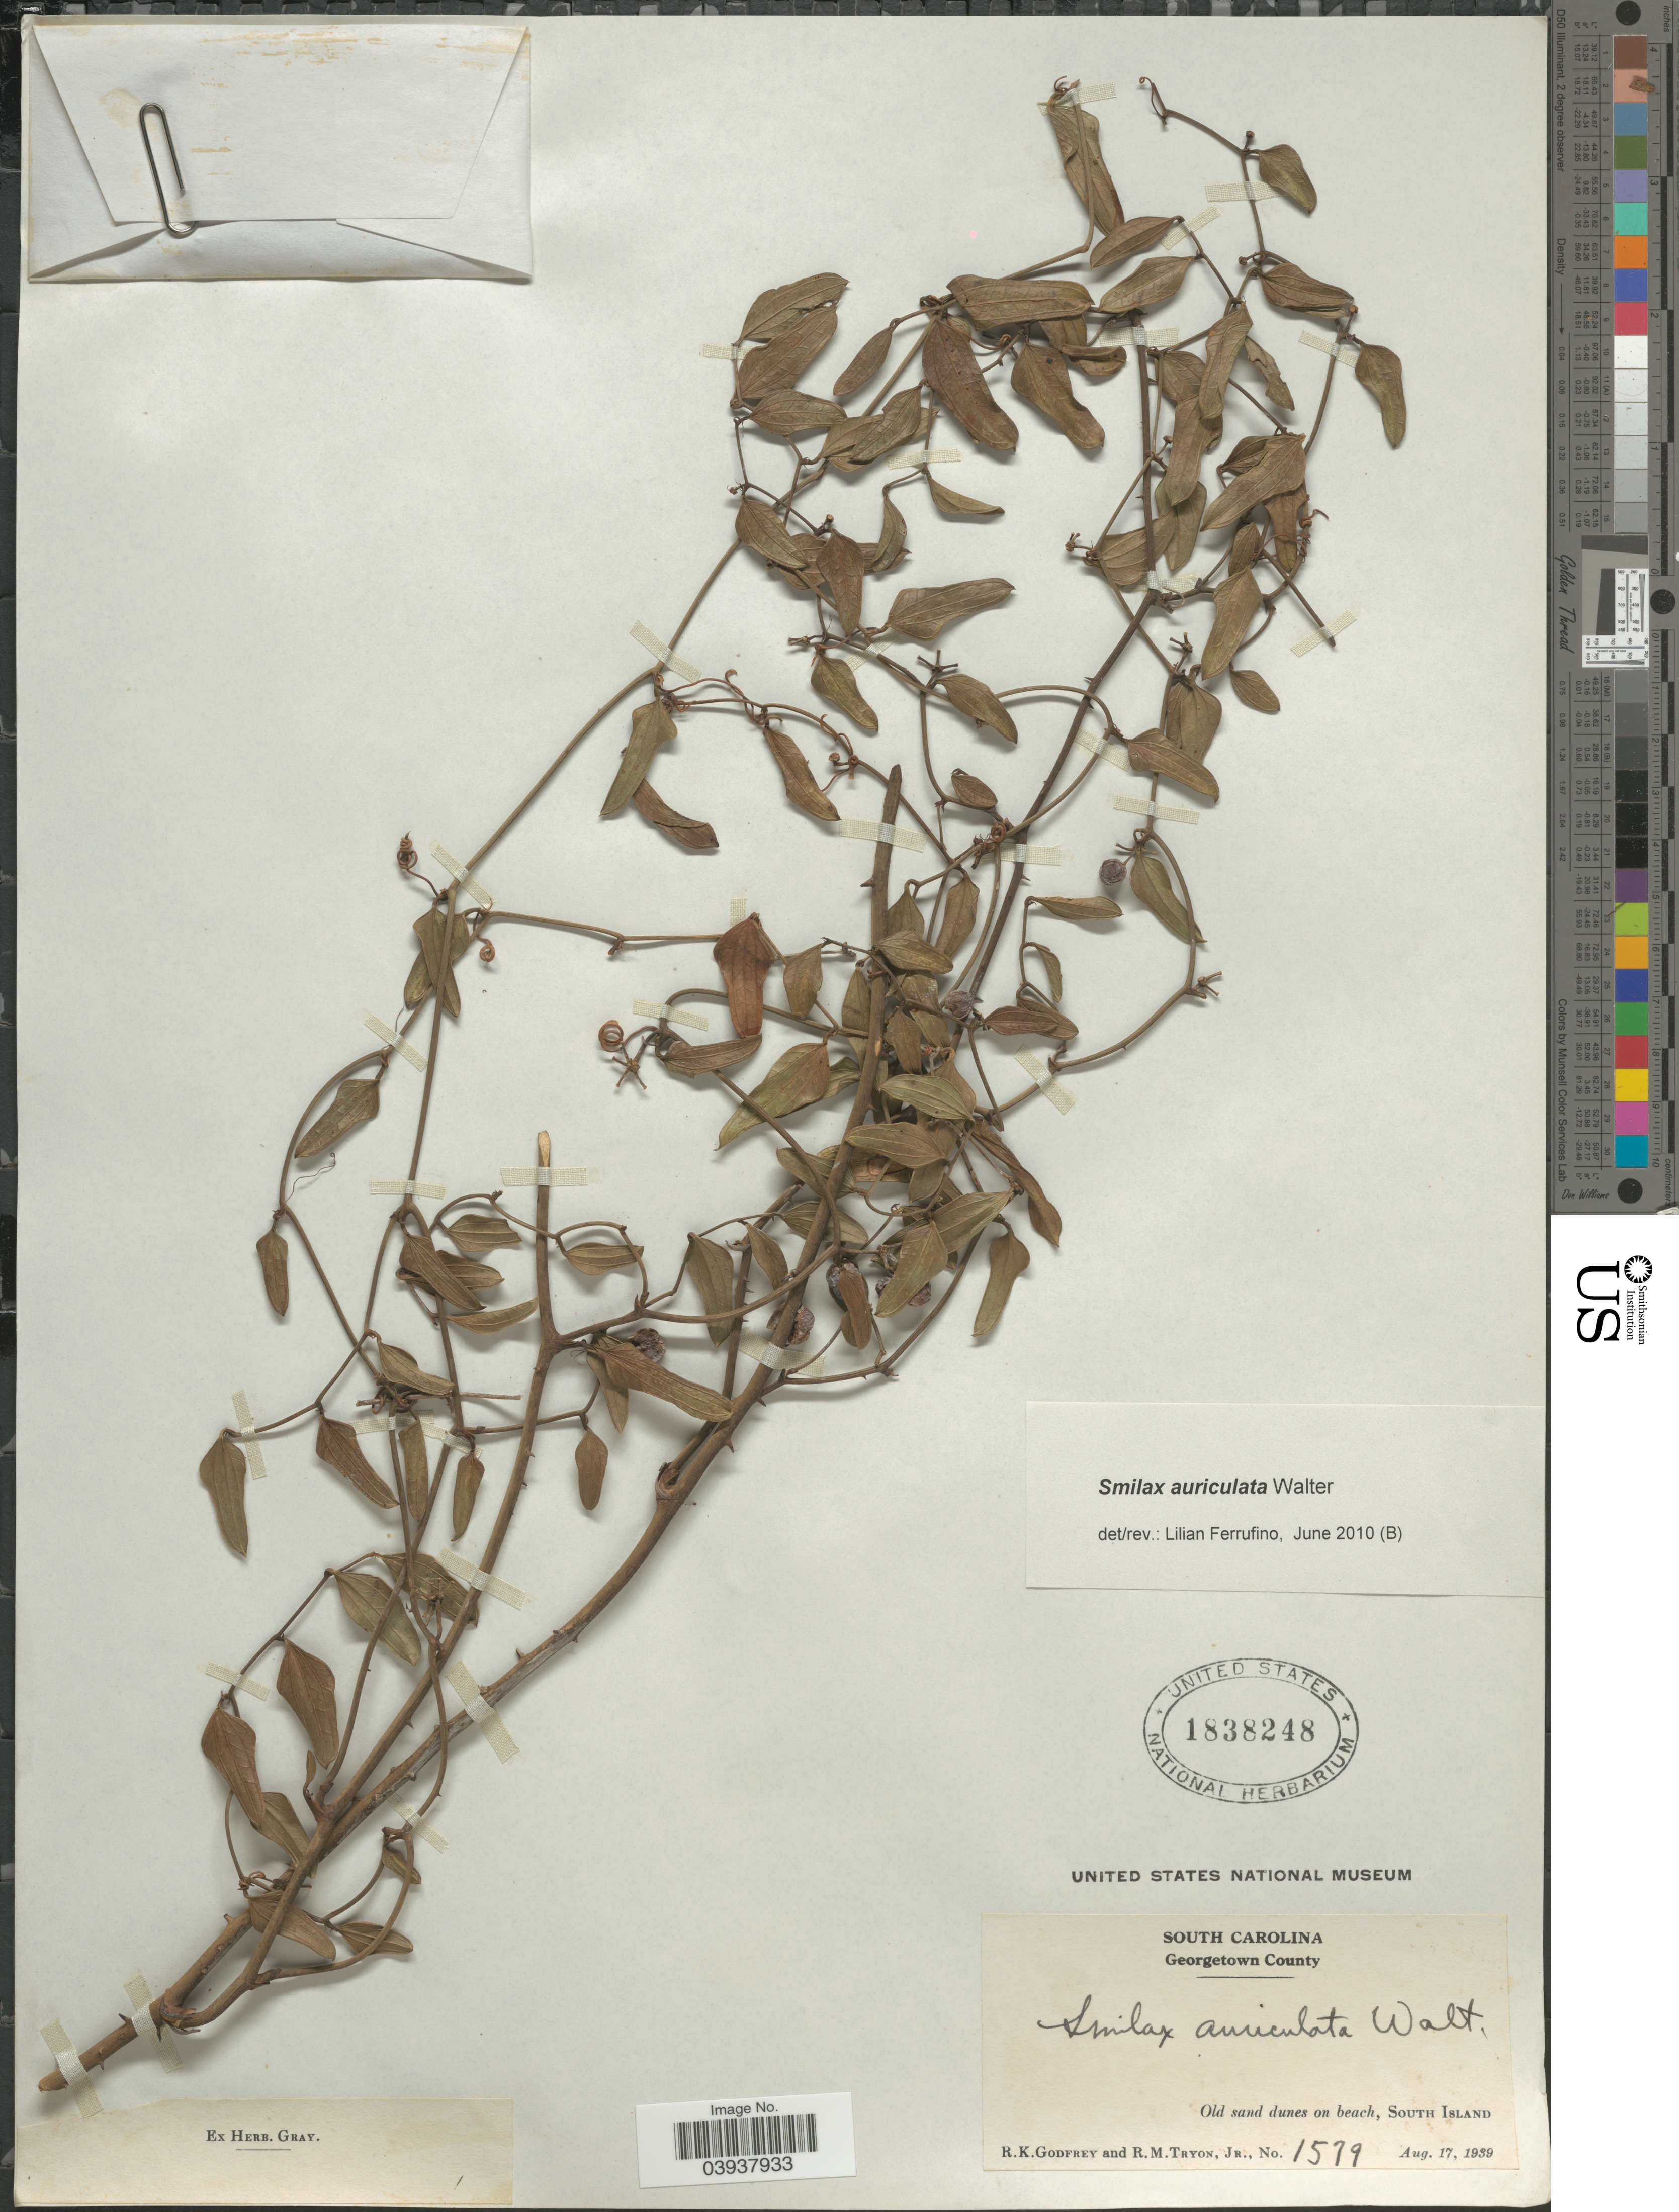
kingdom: Plantae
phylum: Tracheophyta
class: Liliopsida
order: Liliales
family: Smilacaceae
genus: Smilax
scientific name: Smilax auriculata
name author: Walter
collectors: R. K. Godfrey & R. Tryon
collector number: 1579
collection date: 1939-08-17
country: United States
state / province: South Carolina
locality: Georgetown County. Old sand dunes on beach, South Island.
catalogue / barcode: US 1838248